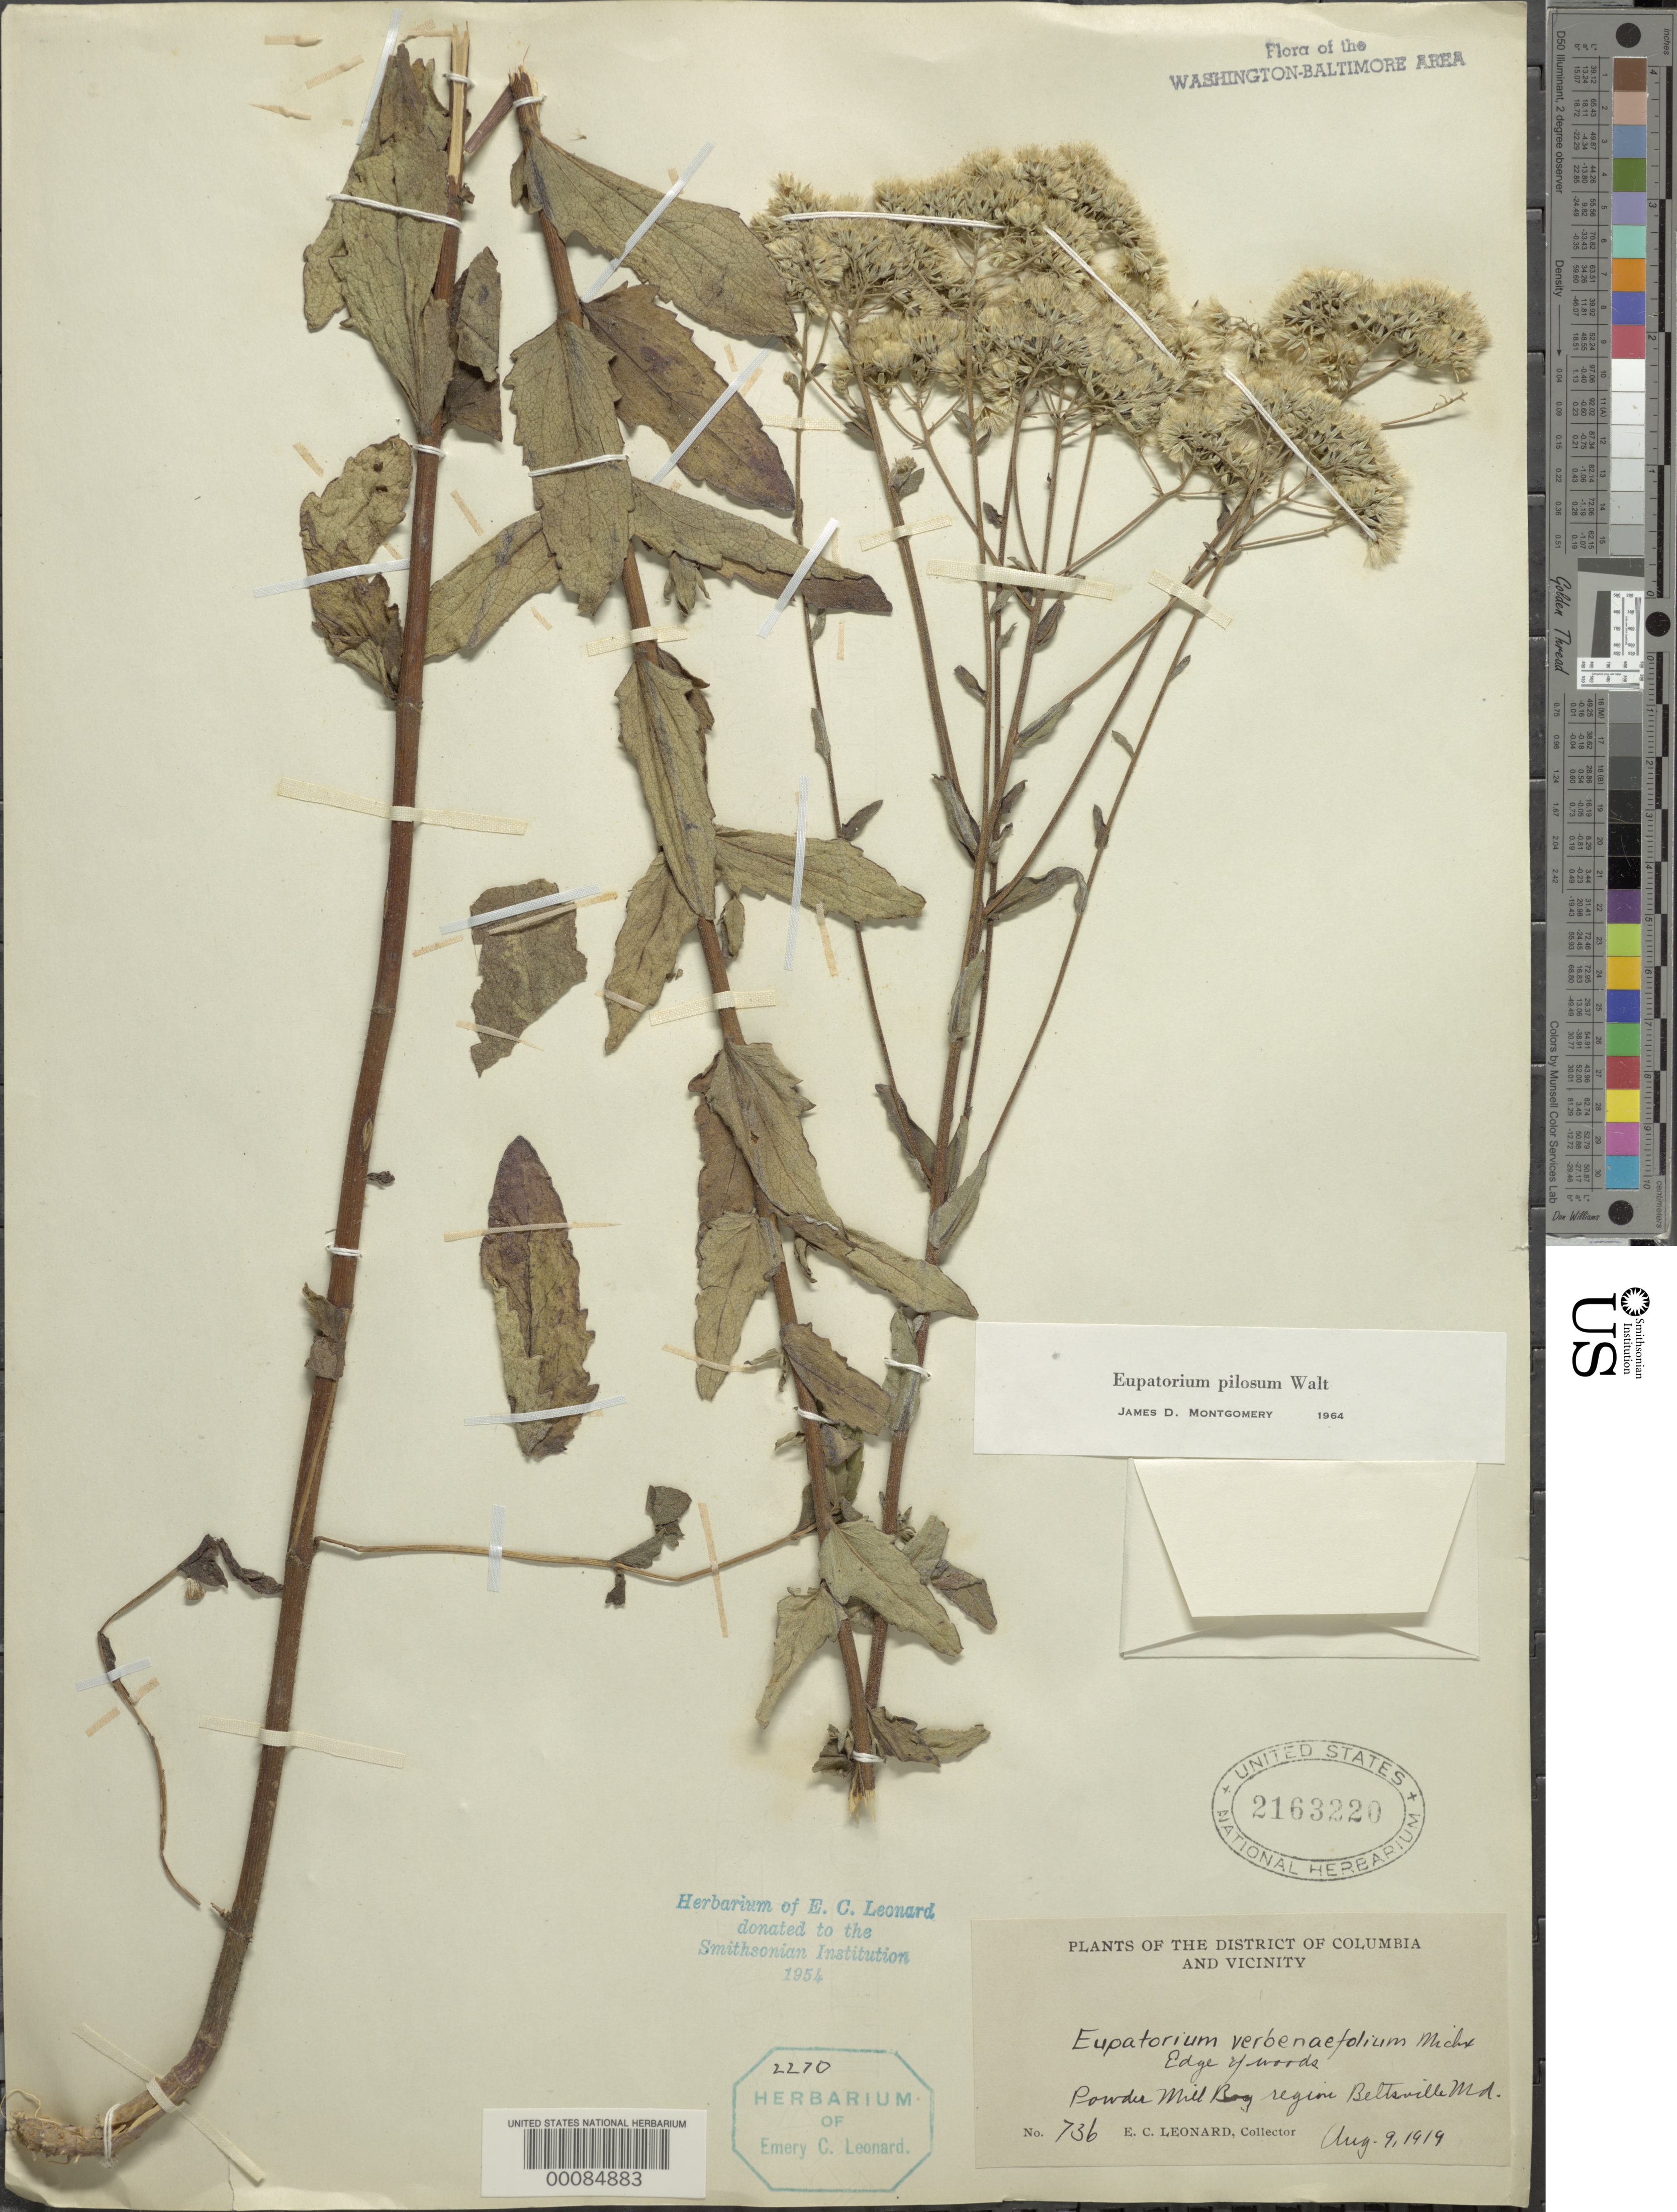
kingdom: Plantae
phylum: Tracheophyta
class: Magnoliopsida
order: Asterales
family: Asteraceae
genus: Eupatorium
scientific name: Eupatorium pilosum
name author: Walter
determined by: Montgomery, J. D.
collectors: E. C. Leonard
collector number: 736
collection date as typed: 09 Aug 1919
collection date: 1919-08-09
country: United States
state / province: Maryland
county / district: Prince George's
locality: Powder Mill Bogs , Beltsville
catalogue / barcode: US 2163220